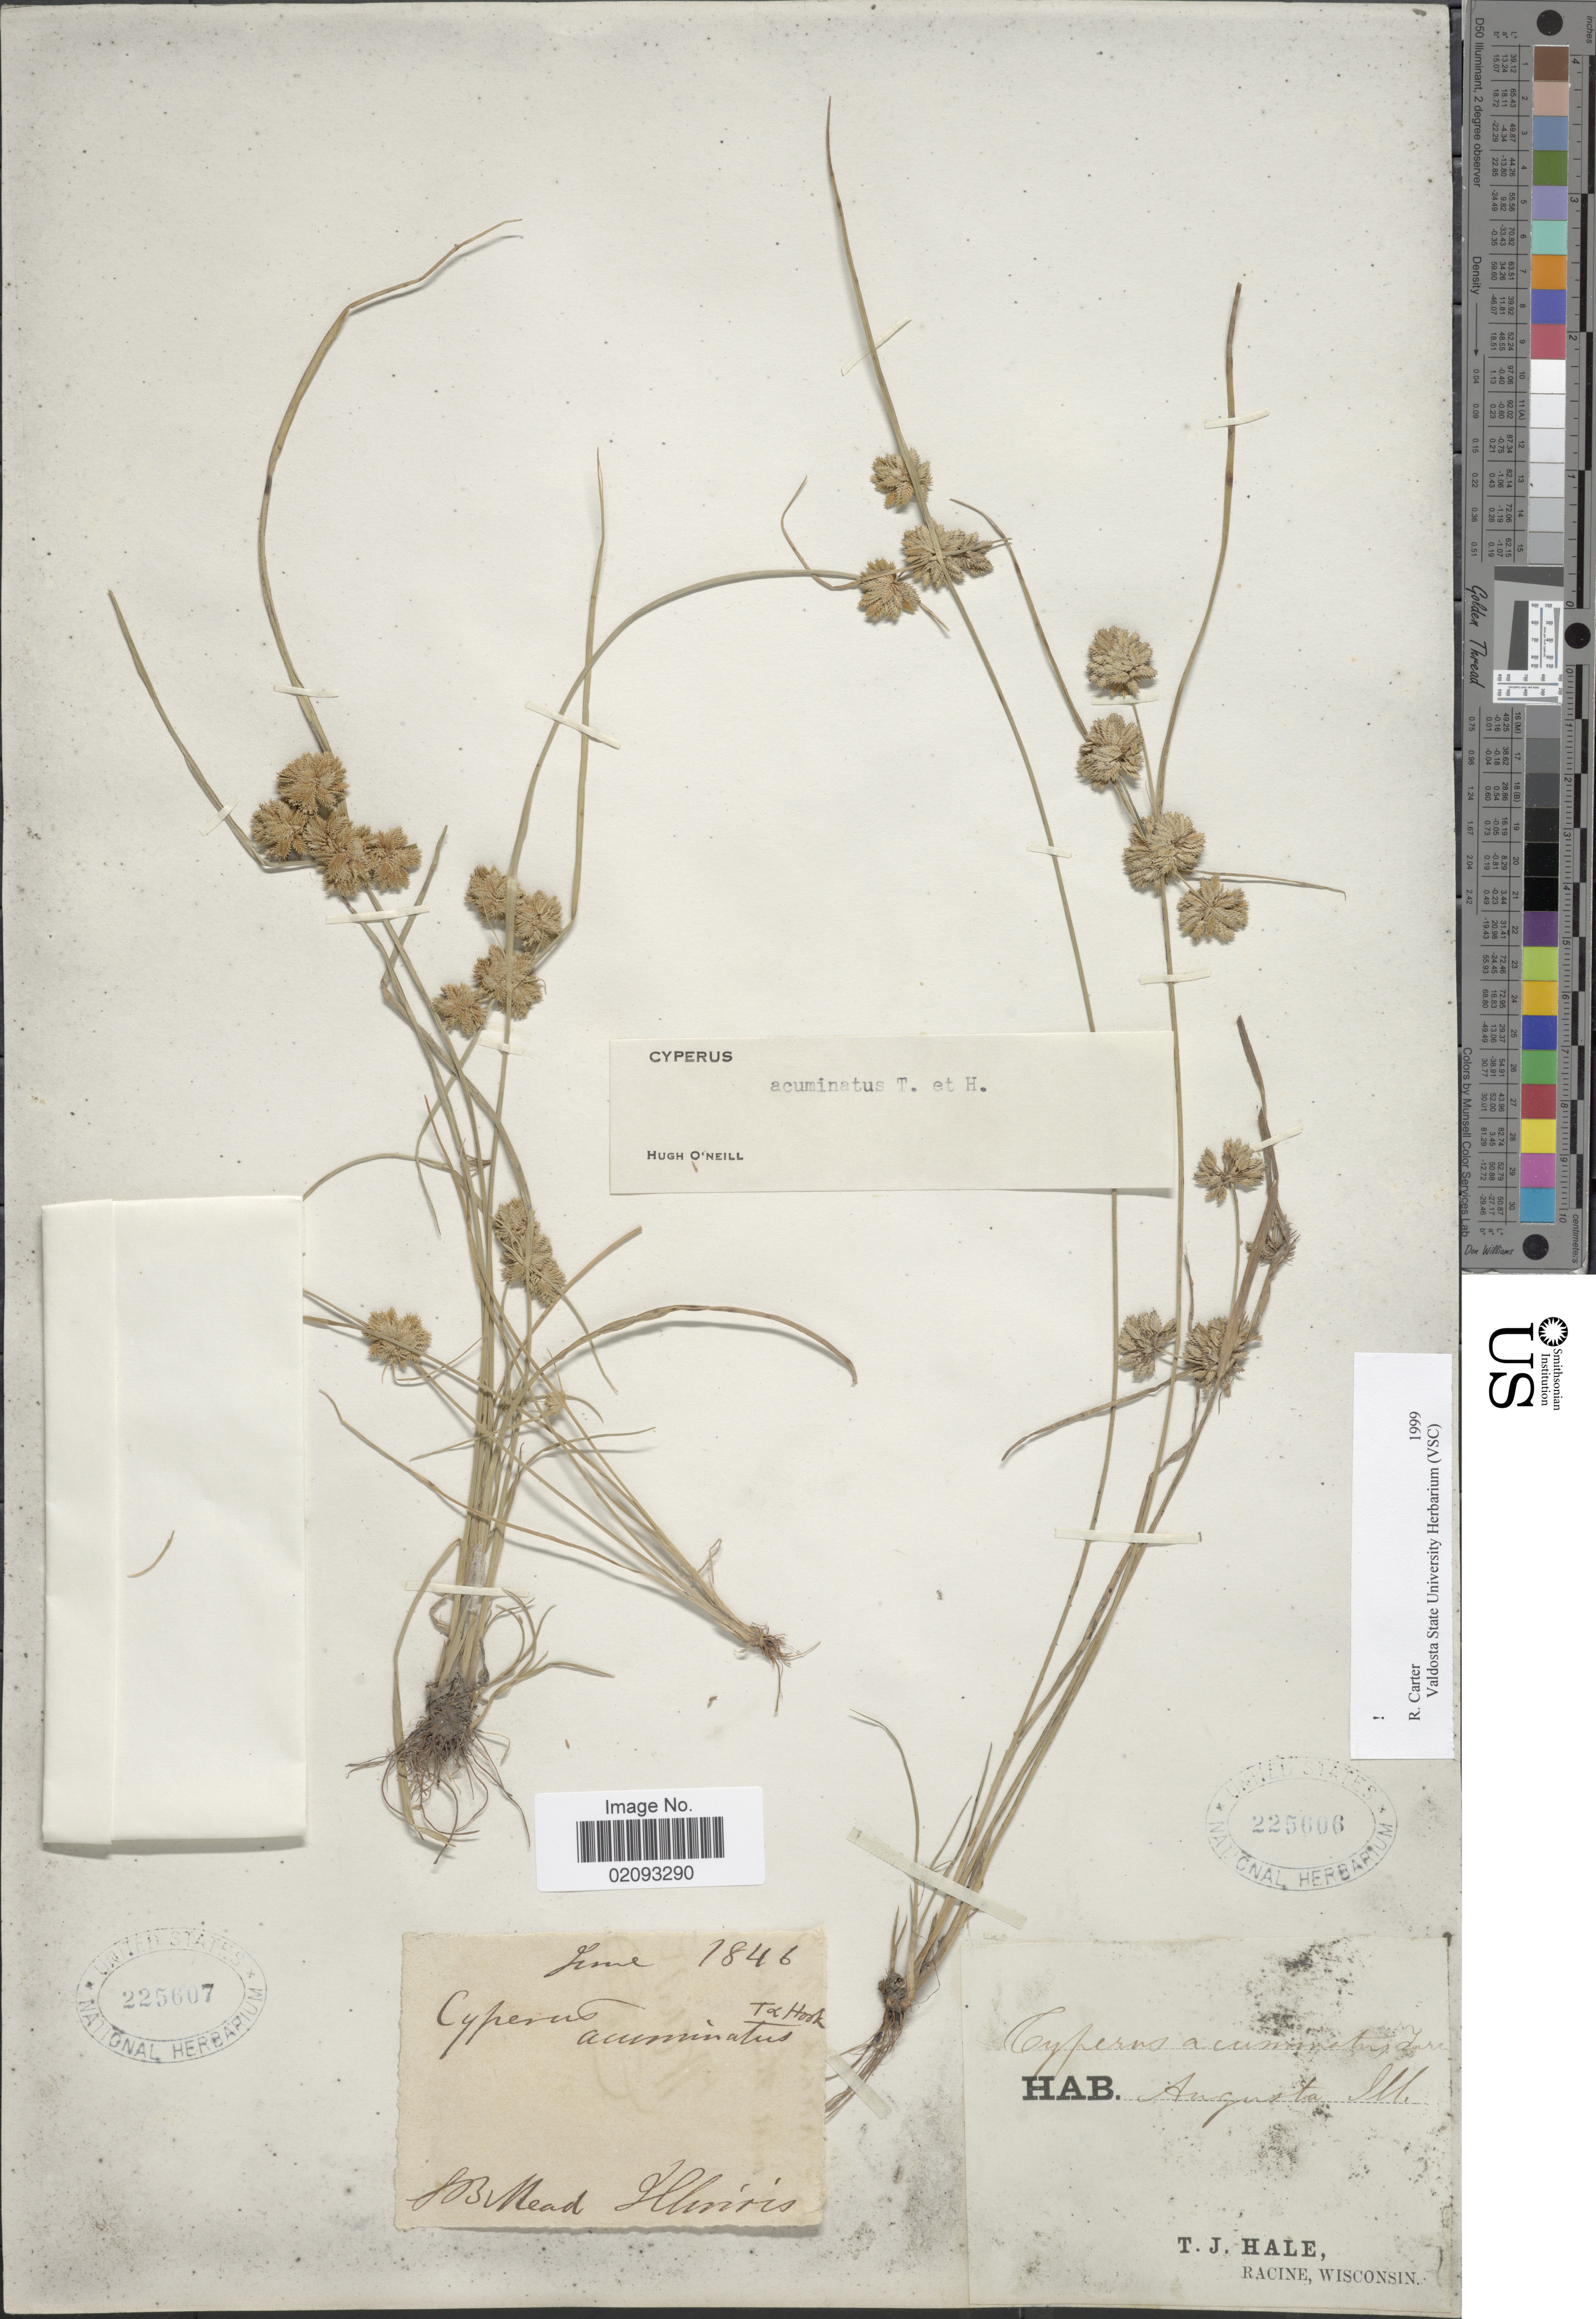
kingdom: Plantae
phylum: Tracheophyta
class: Liliopsida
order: Poales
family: Cyperaceae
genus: Cyperus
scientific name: Cyperus acuminatus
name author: Torr. & Hook.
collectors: T. Hale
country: United States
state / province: Illinois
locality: Augusta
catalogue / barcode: US 225606